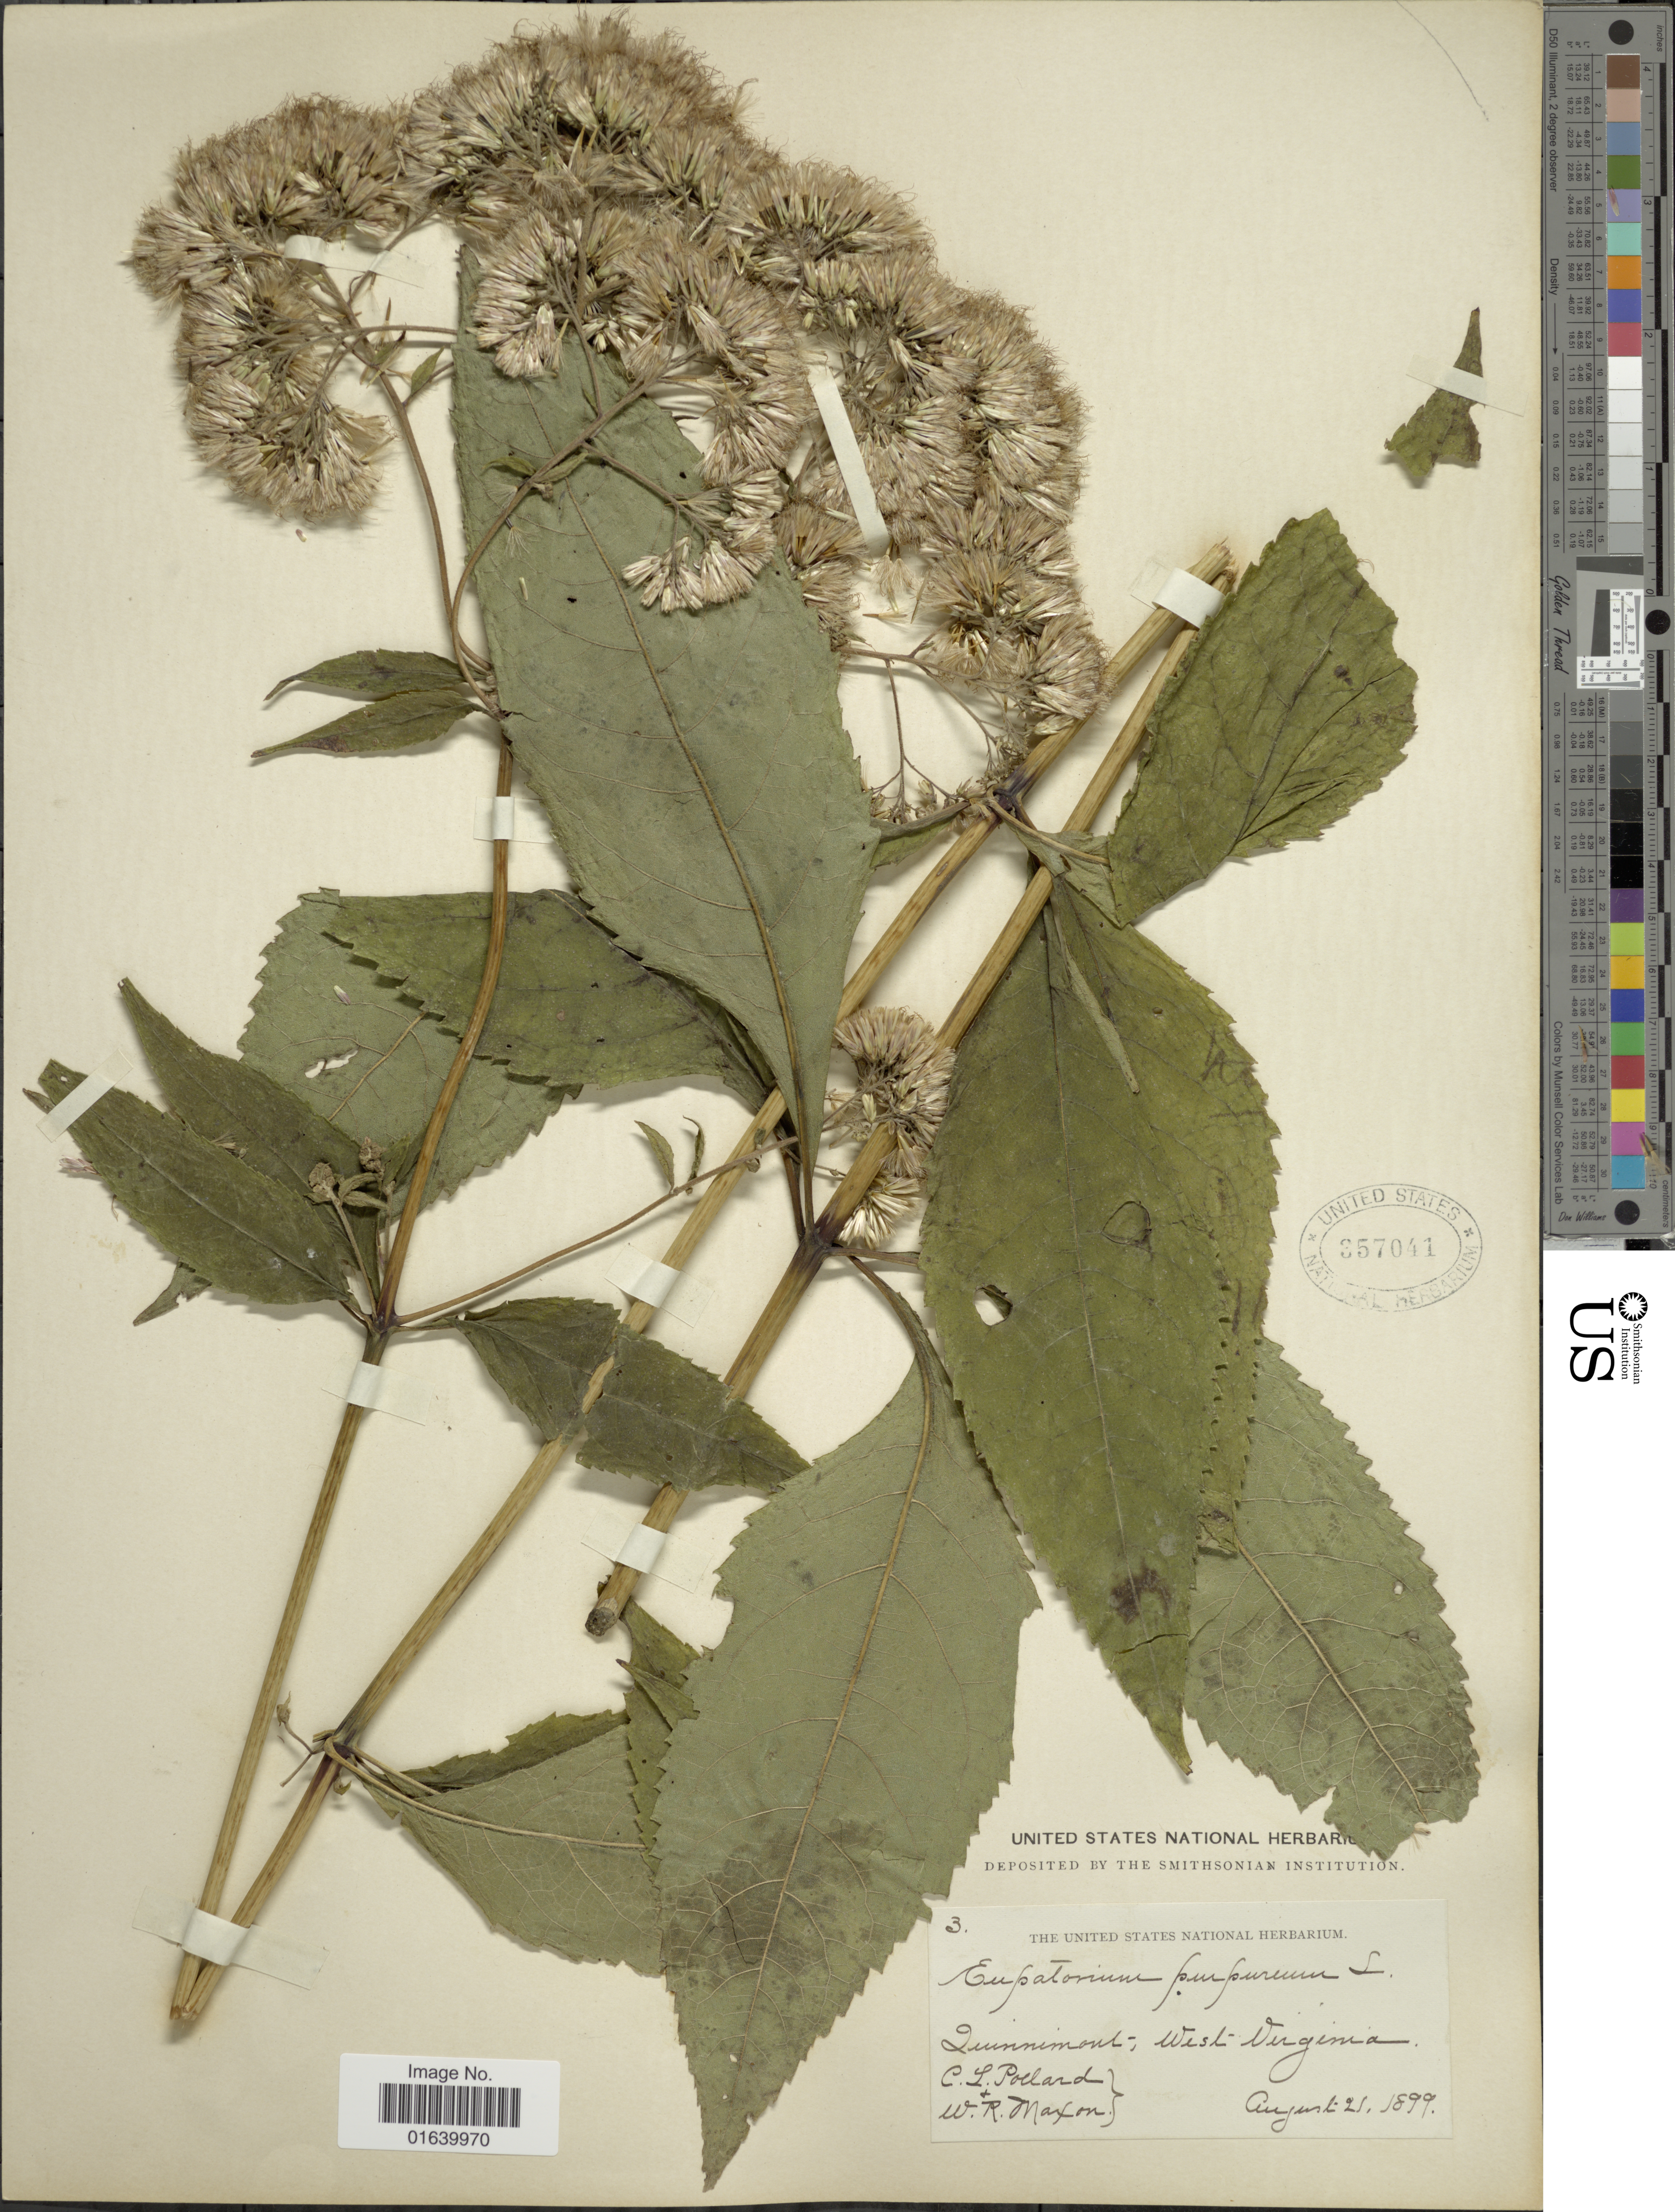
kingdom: Plantae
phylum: Tracheophyta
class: Magnoliopsida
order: Asterales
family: Asteraceae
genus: Eupatorium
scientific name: Eupatorium purpureum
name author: (L.) E.E. Lamont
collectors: C. L. Pollard & W. R. Maxon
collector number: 3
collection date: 1899-08-21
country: United States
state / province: West Virginia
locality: West Virginia, Quinnimout.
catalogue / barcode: US 357041